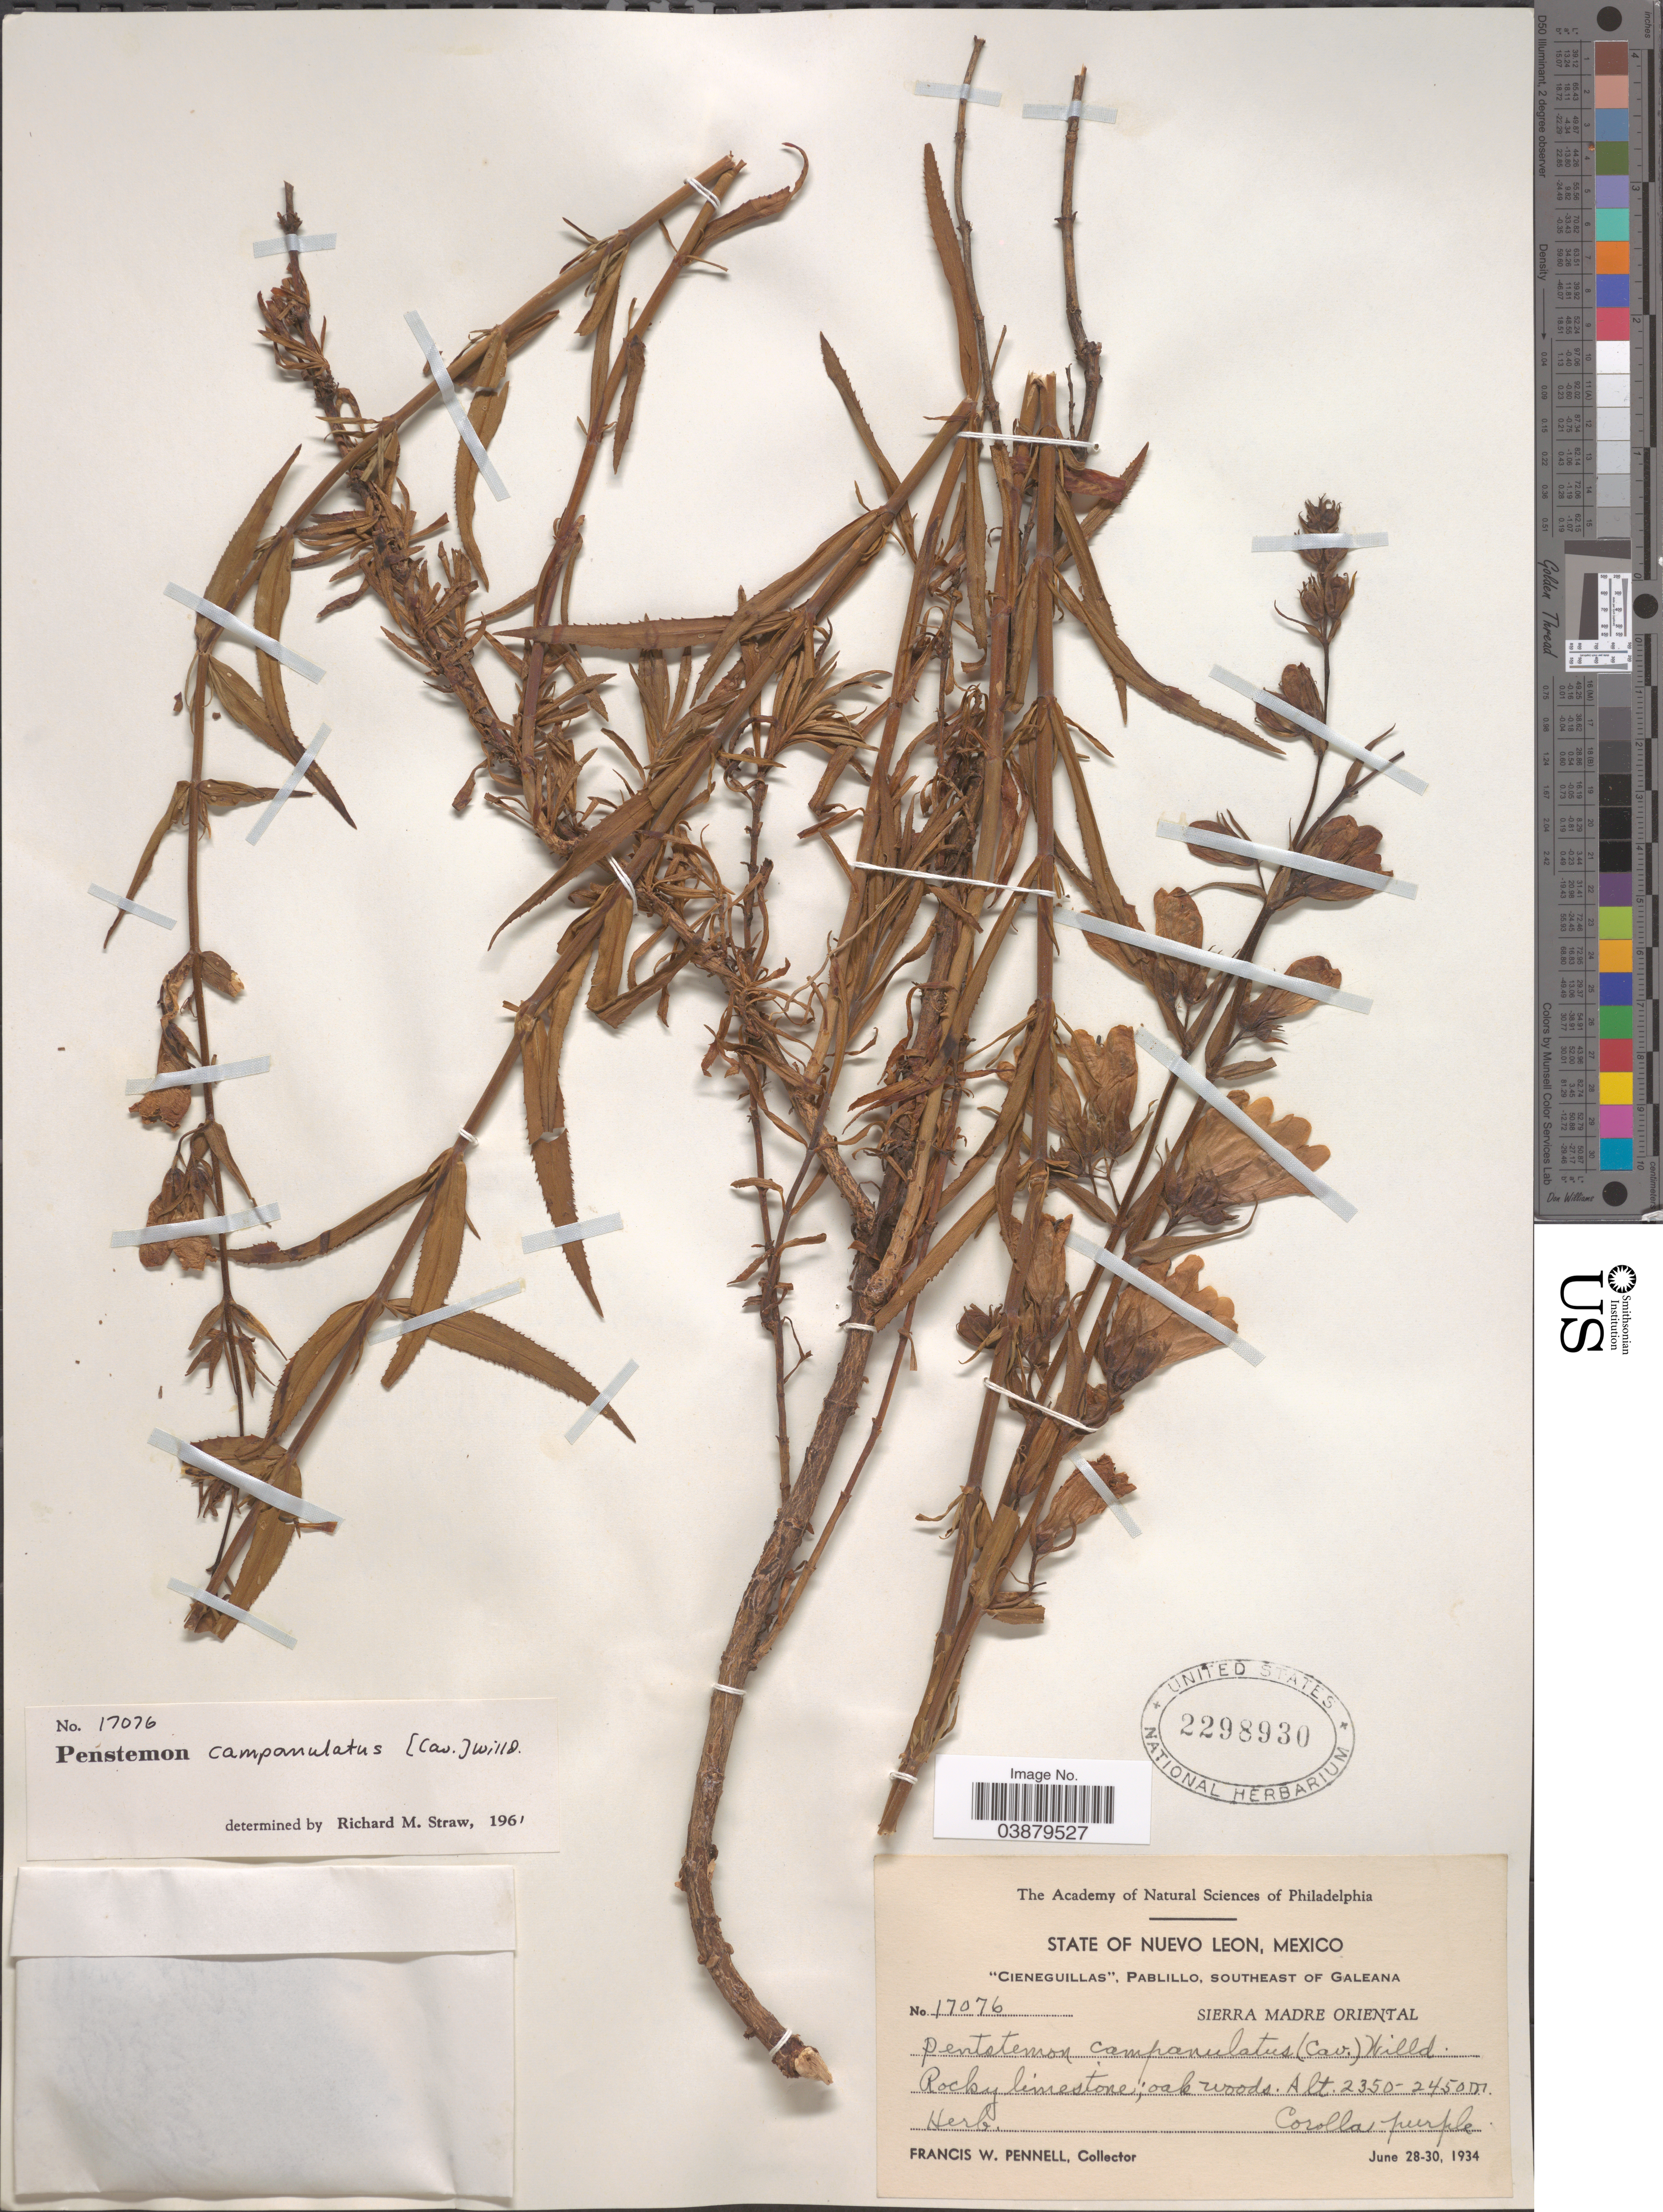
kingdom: Plantae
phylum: Tracheophyta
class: Magnoliopsida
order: Lamiales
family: Plantaginaceae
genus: Penstemon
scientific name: Penstemon campanulatus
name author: (Cav.) Willd.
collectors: F. W. Pennell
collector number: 17076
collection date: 1934-06-28/1934-06-30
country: Mexico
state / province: Nuevo León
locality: Cieneguillas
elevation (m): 2350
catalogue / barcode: US 2298930